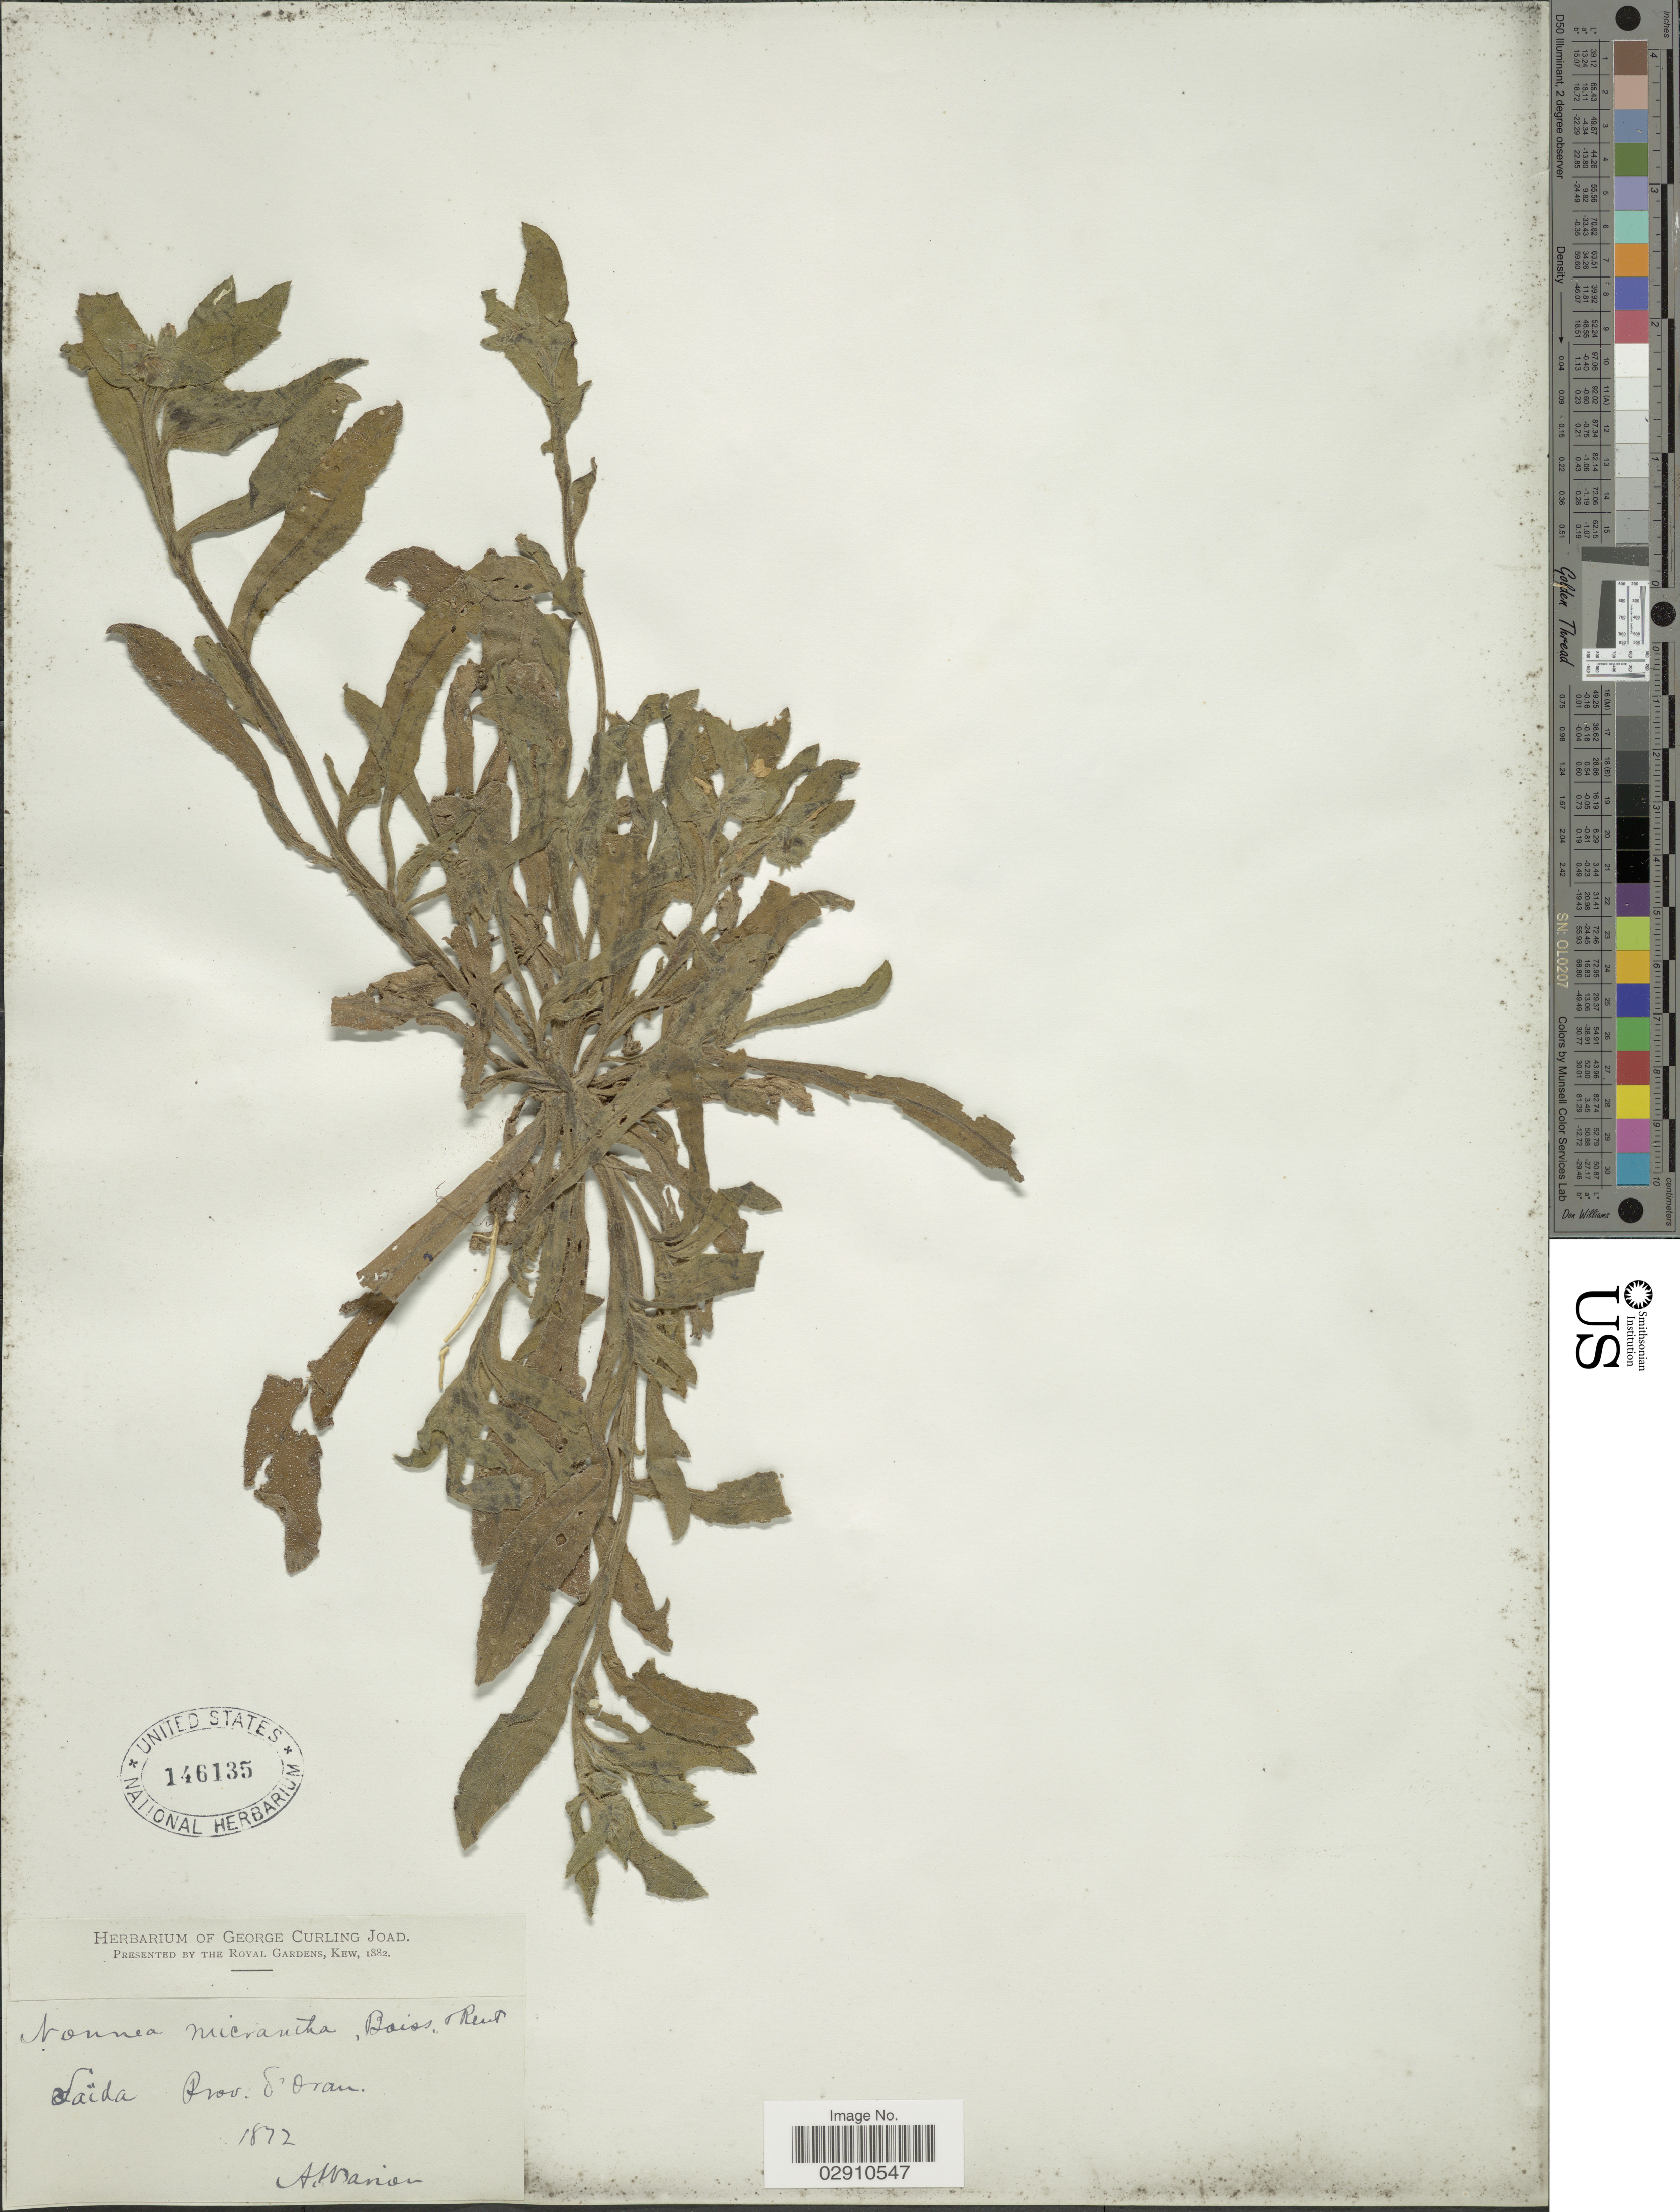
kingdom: Plantae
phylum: Tracheophyta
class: Magnoliopsida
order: Boraginales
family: Boraginaceae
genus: Nonea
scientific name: Nonea micrantha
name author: Boiss. & Reut.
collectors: A. Warion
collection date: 1872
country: Algeria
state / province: Oran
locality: Saïda, Prov. d'Oran.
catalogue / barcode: US 146135